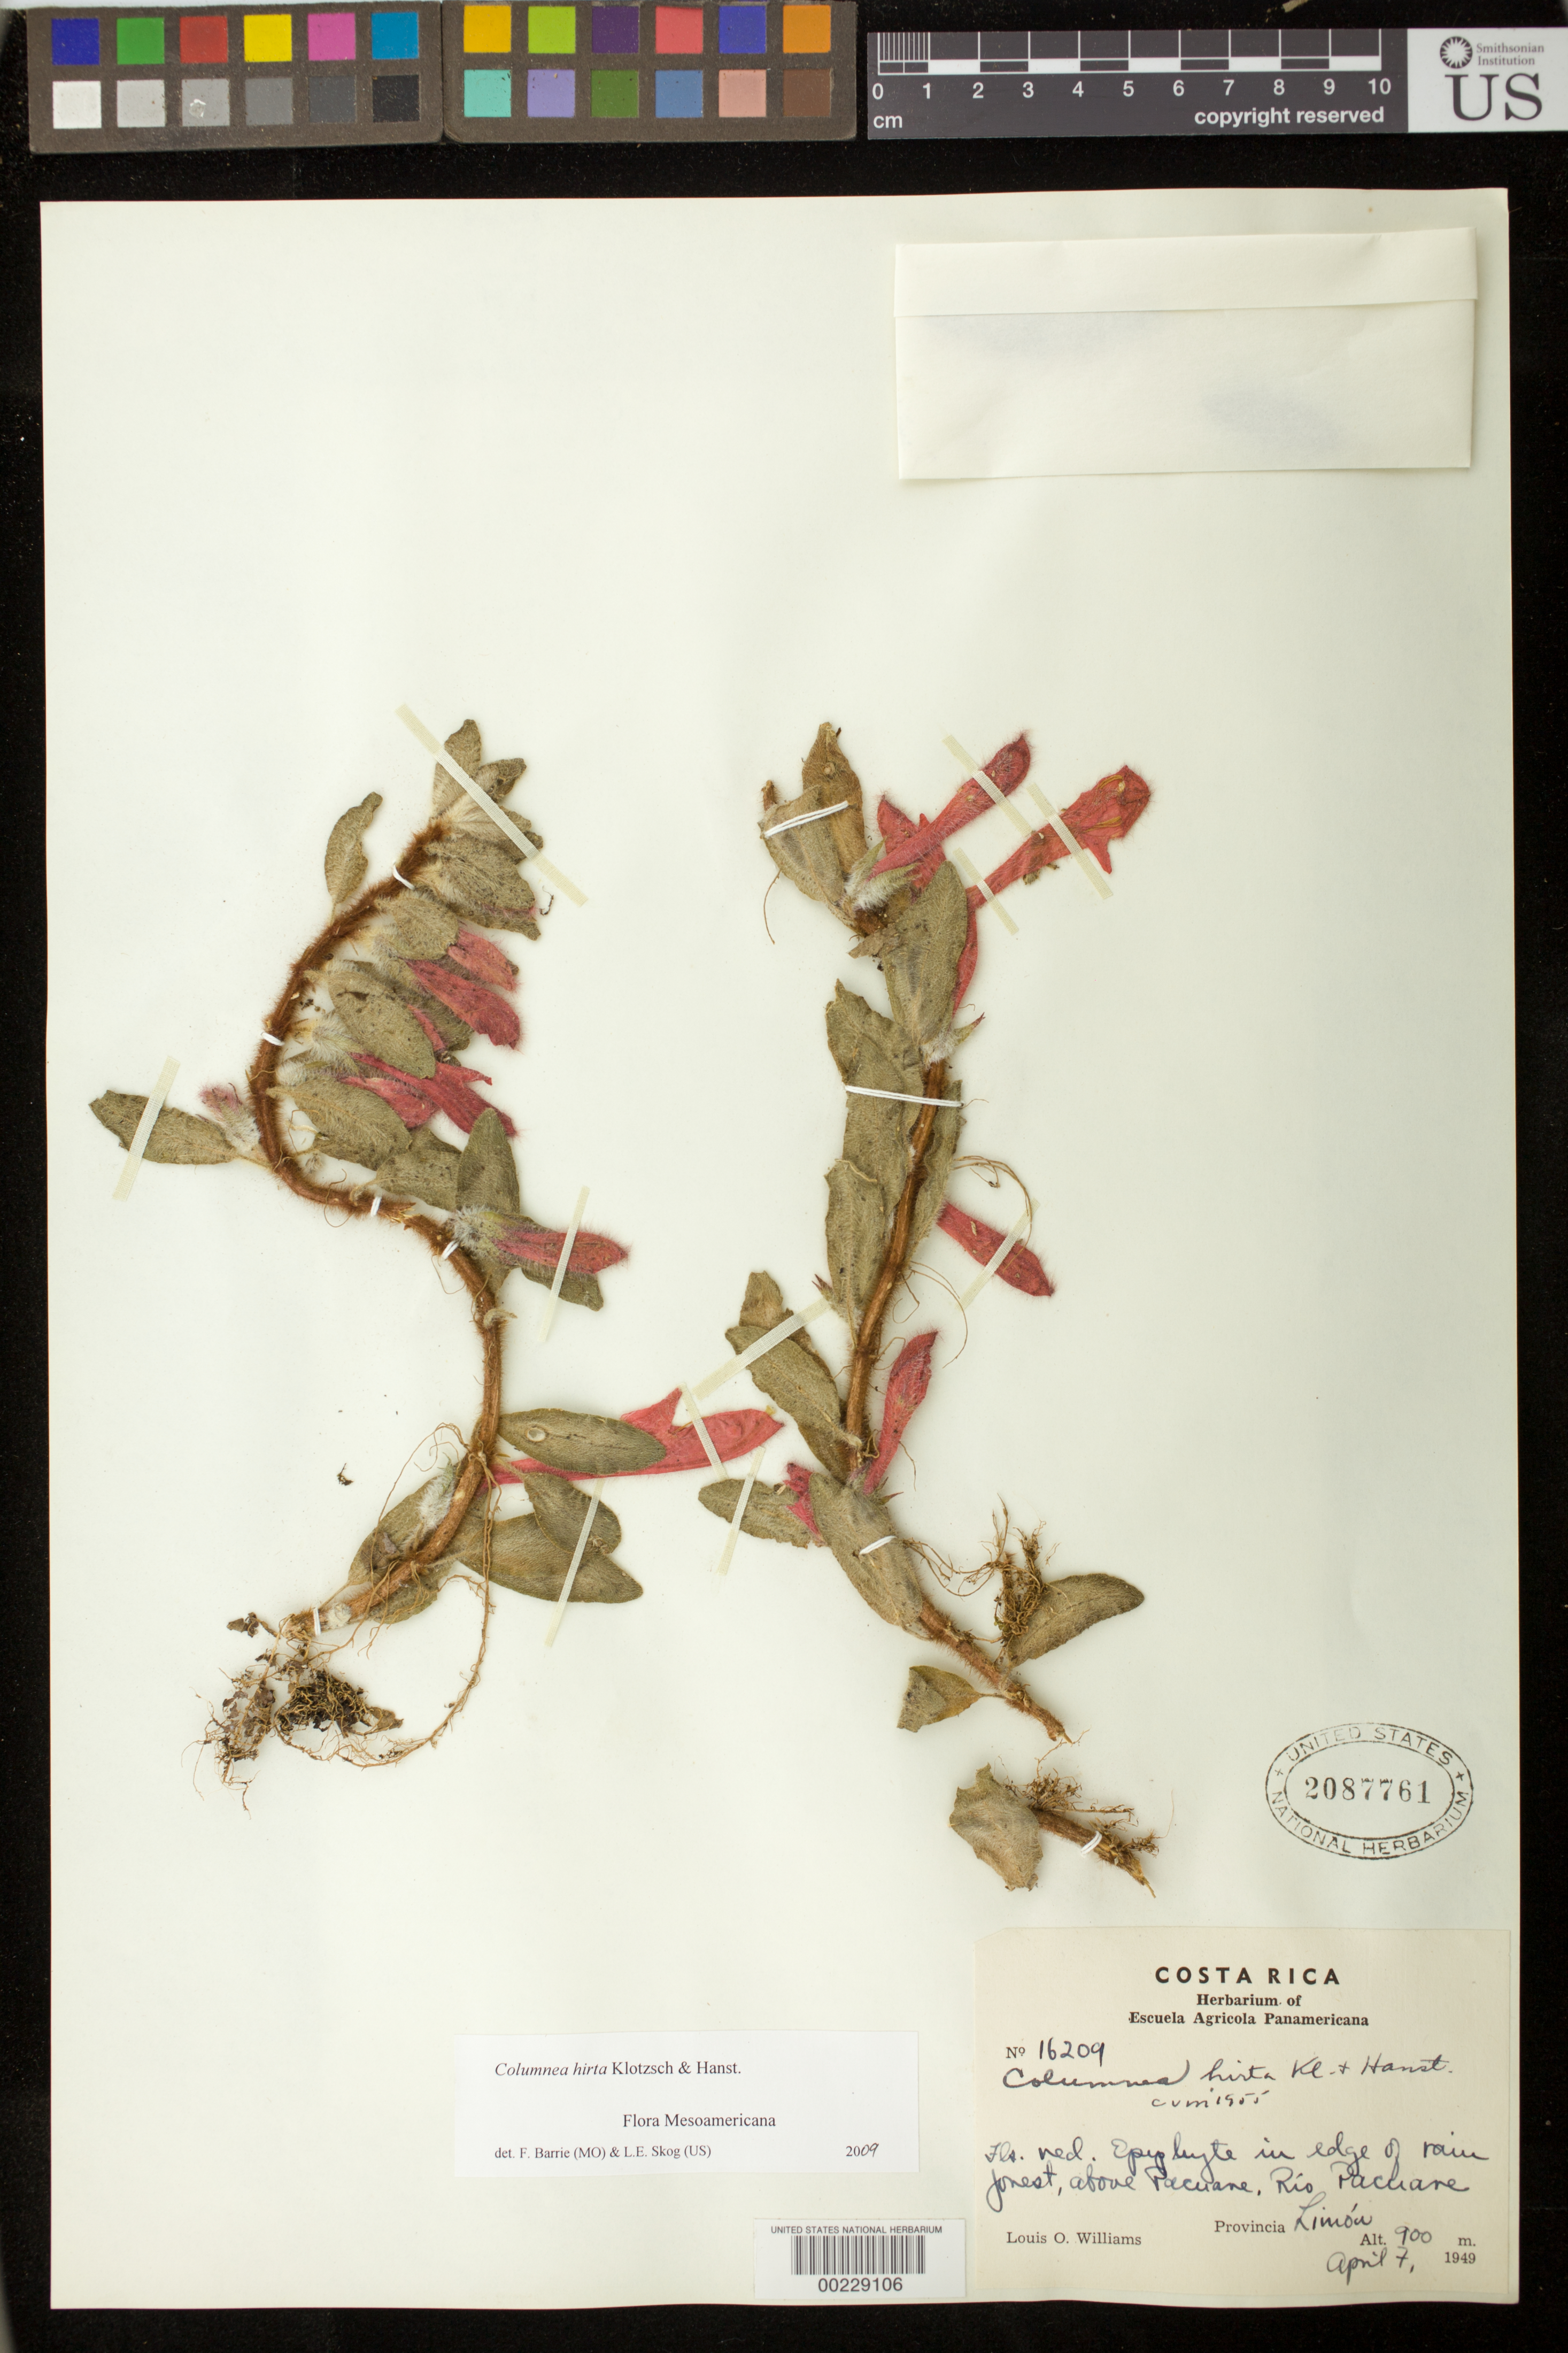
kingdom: Plantae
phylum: Tracheophyta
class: Magnoliopsida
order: Lamiales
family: Gesneriaceae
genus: Columnea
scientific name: Columnea hirta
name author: Klotzsch & Hanst.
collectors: L. O. Williams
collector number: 16209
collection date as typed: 07 Apr 1949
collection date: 1949-04-07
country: Costa Rica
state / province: Limón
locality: Above Pacuare, Rio Pacuare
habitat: In edge of rain forest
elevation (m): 900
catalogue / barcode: US 2087761